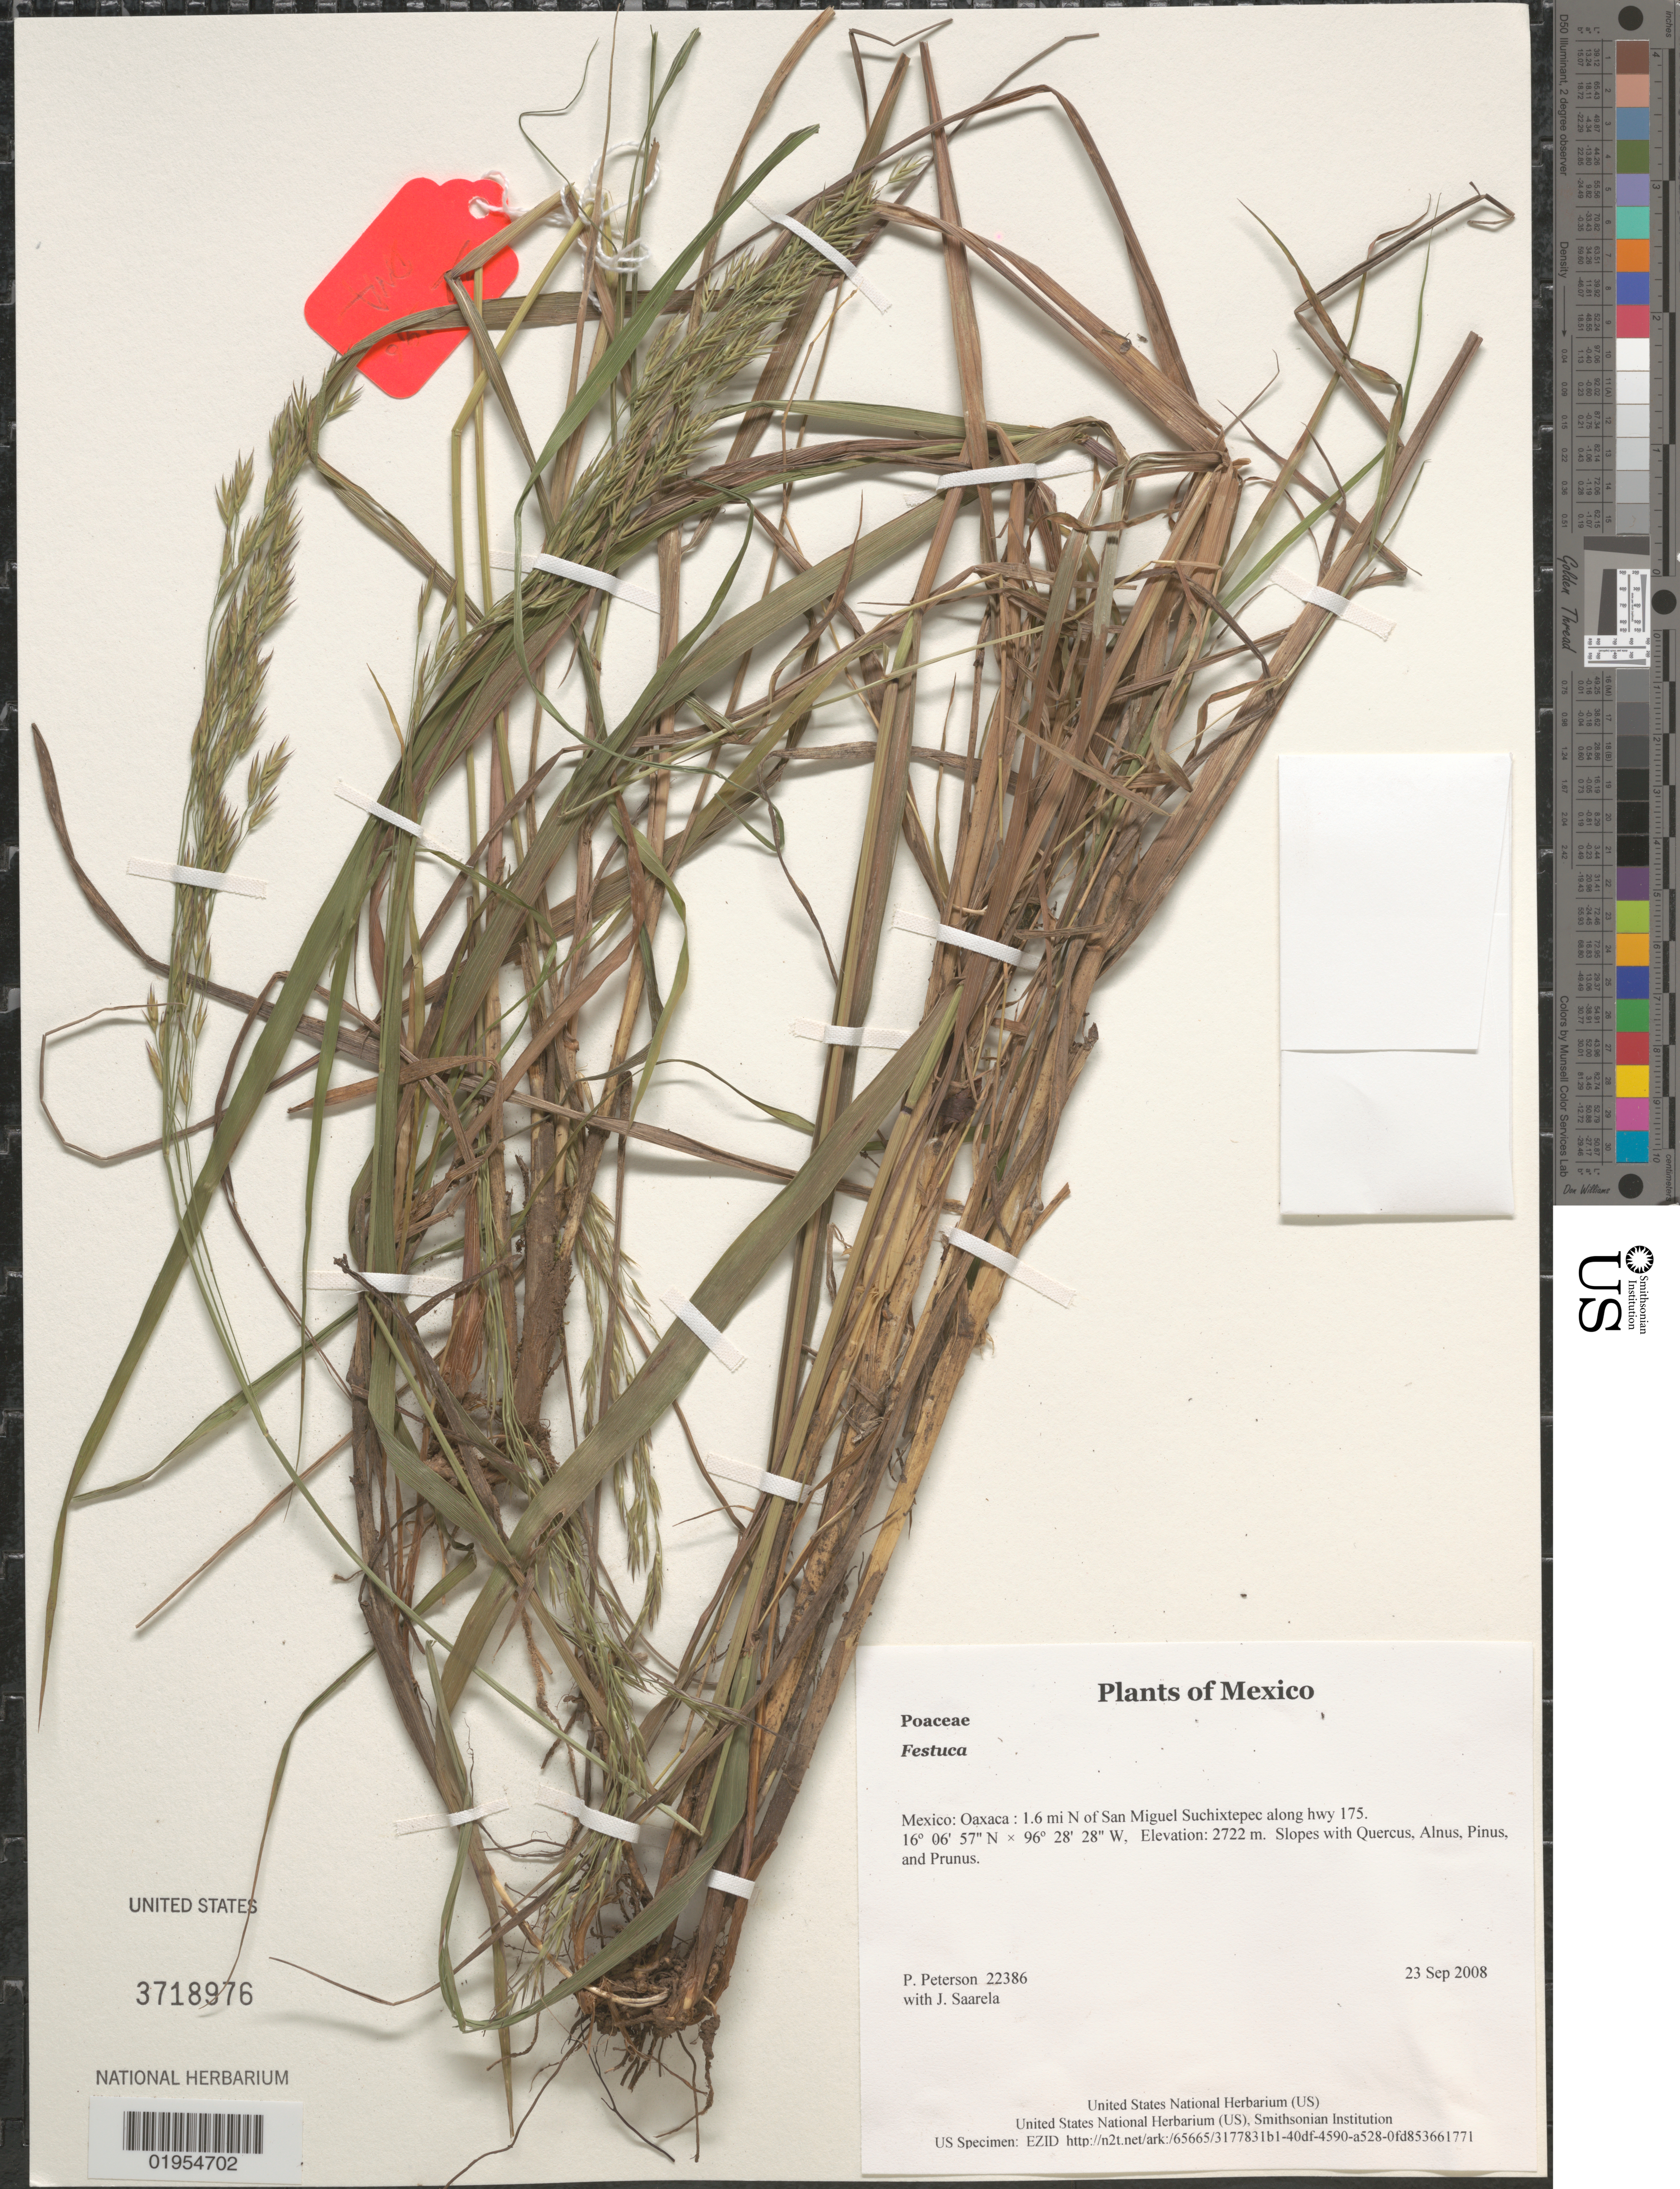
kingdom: Plantae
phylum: Tracheophyta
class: Liliopsida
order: Poales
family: Poaceae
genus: Festuca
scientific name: Festuca sp.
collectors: P. M. Peterson & J. Saarela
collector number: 22386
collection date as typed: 23 Sep 2008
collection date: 2008-09-23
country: Mexico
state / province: Oaxaca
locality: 1.6 mi N of San Miguel Suchixtepec along hwy 175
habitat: Slopes with Quercus, Alnus, Pinus, and Prunus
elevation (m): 2722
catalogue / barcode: US 3718976